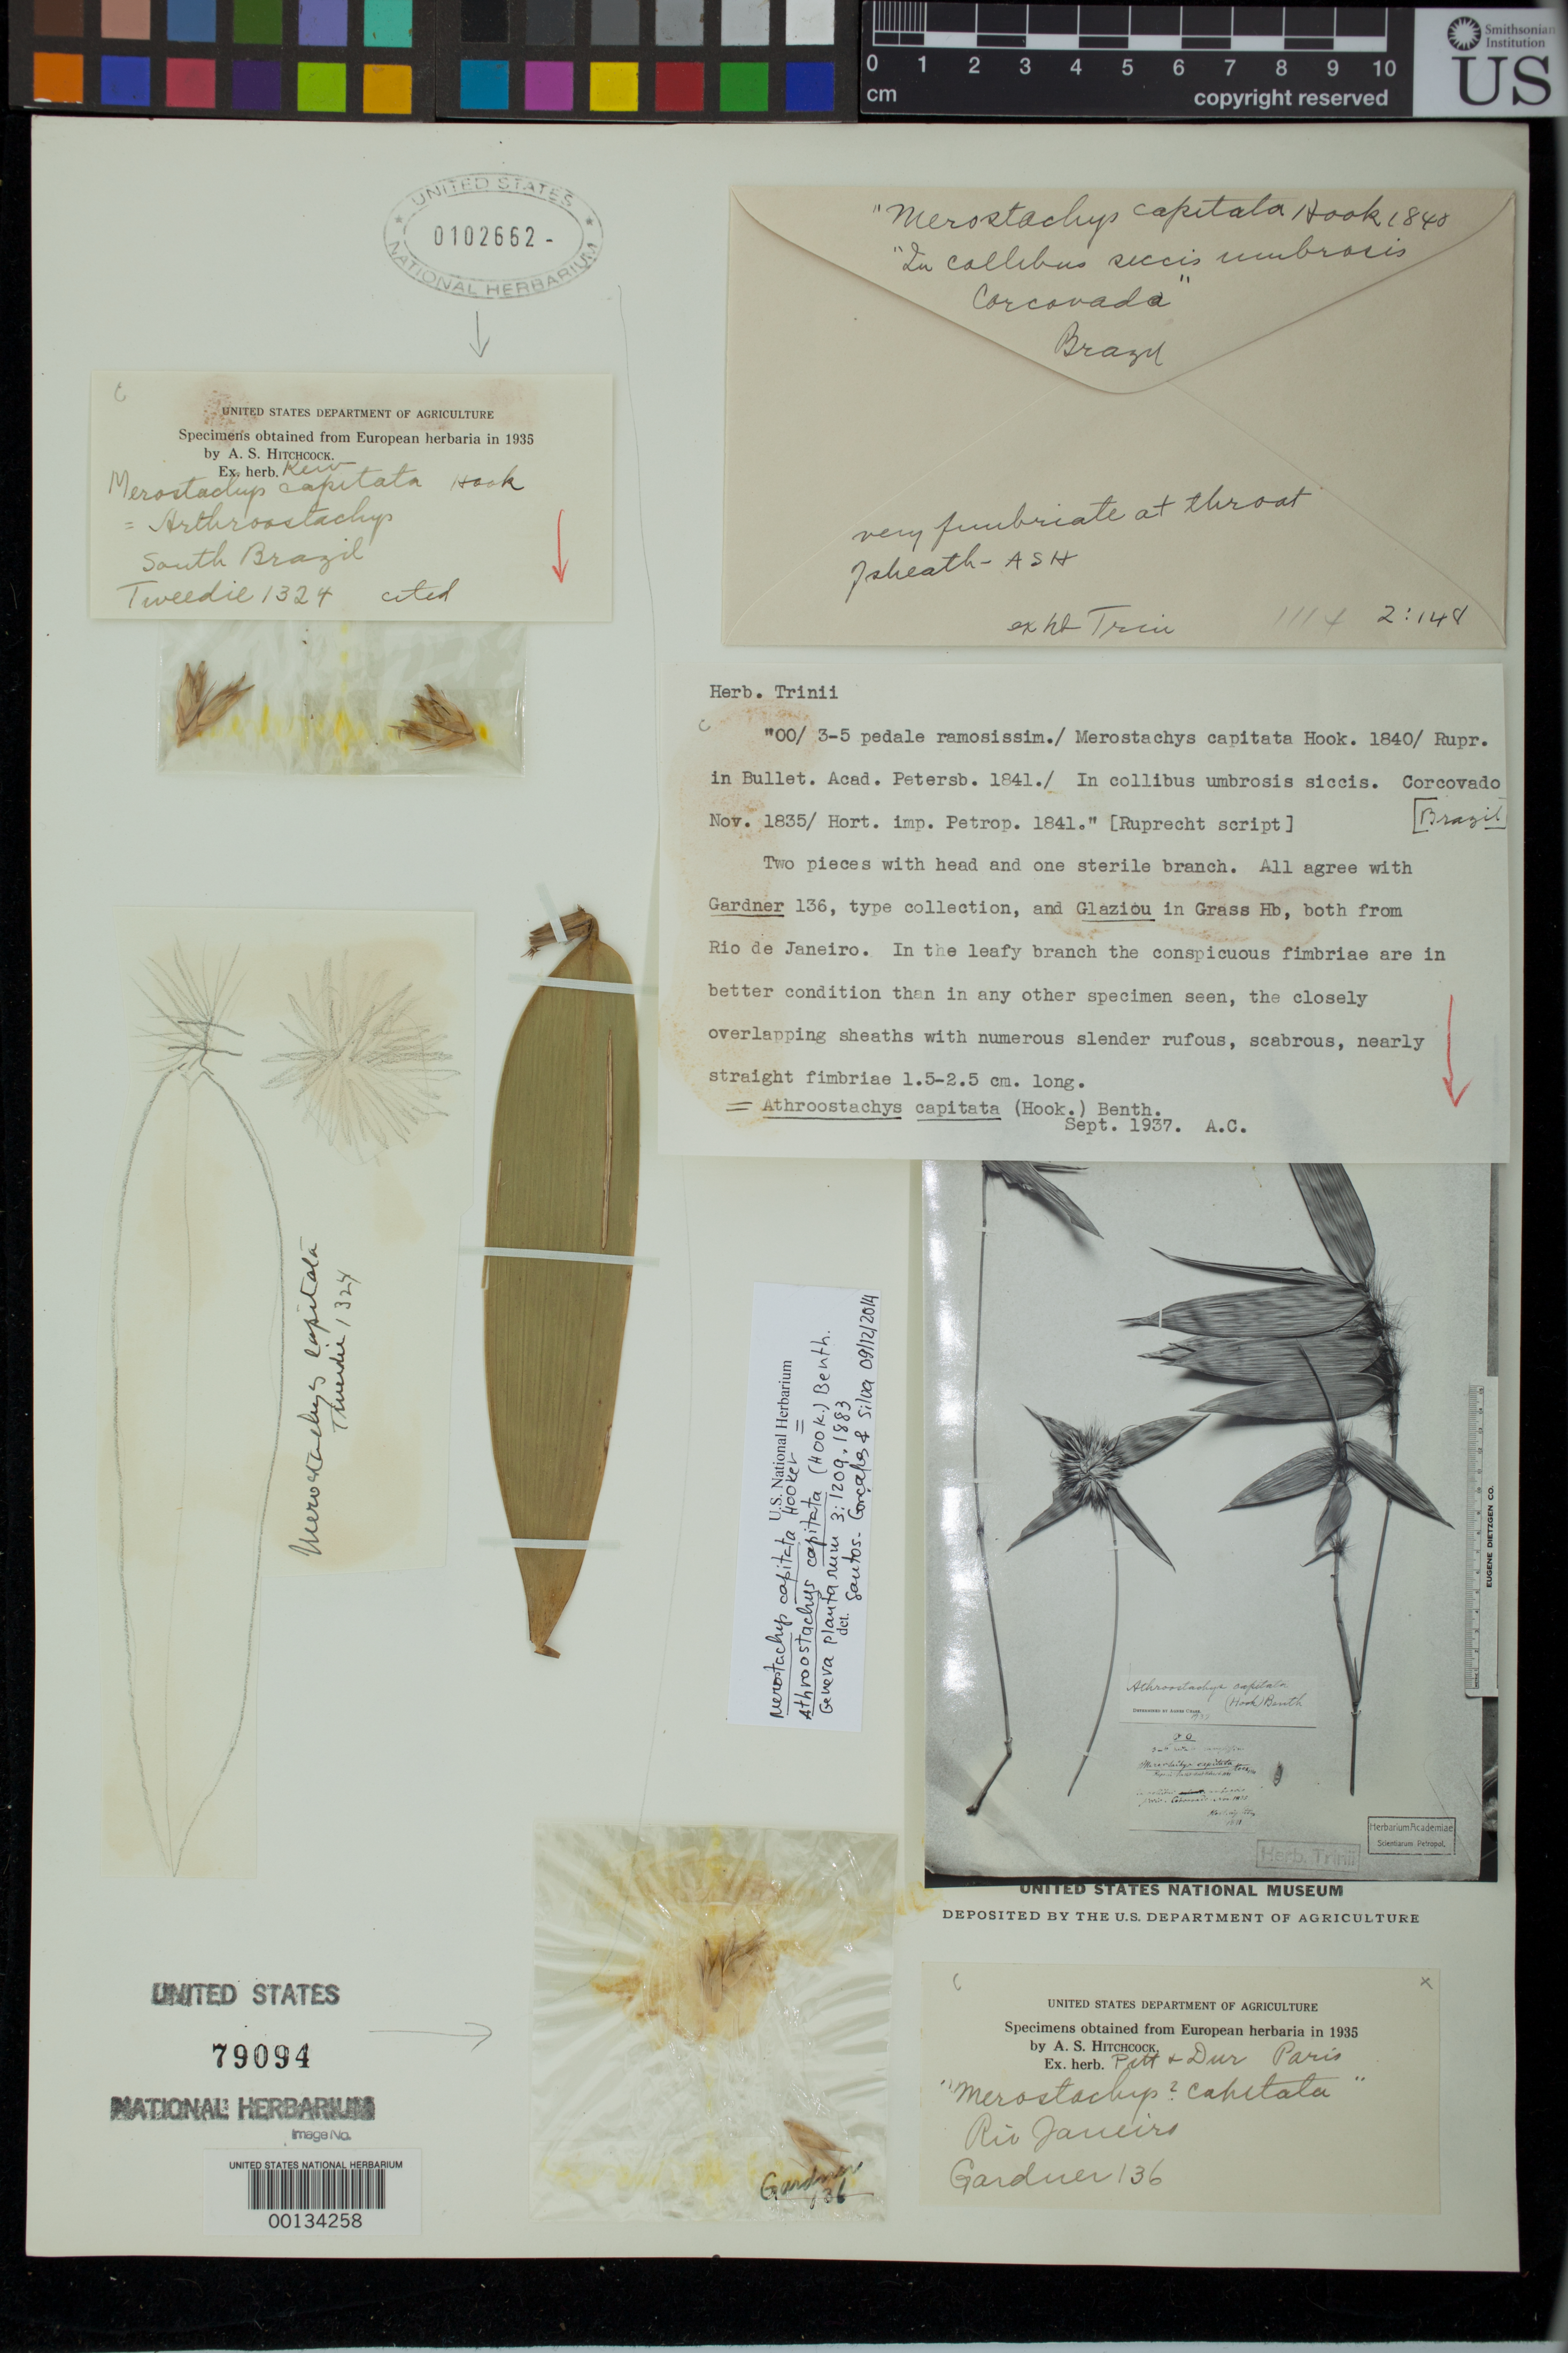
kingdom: Plantae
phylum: Tracheophyta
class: Liliopsida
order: Poales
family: Poaceae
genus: Merostachys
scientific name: Merostachys capitata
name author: Hook.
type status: Syntype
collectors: G. Gardner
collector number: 136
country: Brazil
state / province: Rio de Janeiro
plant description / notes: Sheet mounted with fragmentary material of type specimen(s) ex herb. Kew (Tweedie 1324, USNH 102662), ex herb. Pitt. & Dur. (Paris) (Gardner 136, USNH 79094). A third element (photograph and fragmentary material ex herb. Trinius, collector unknown) is probably not type material (bears date of 1841, whereas name published 1840).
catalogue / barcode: US 79094